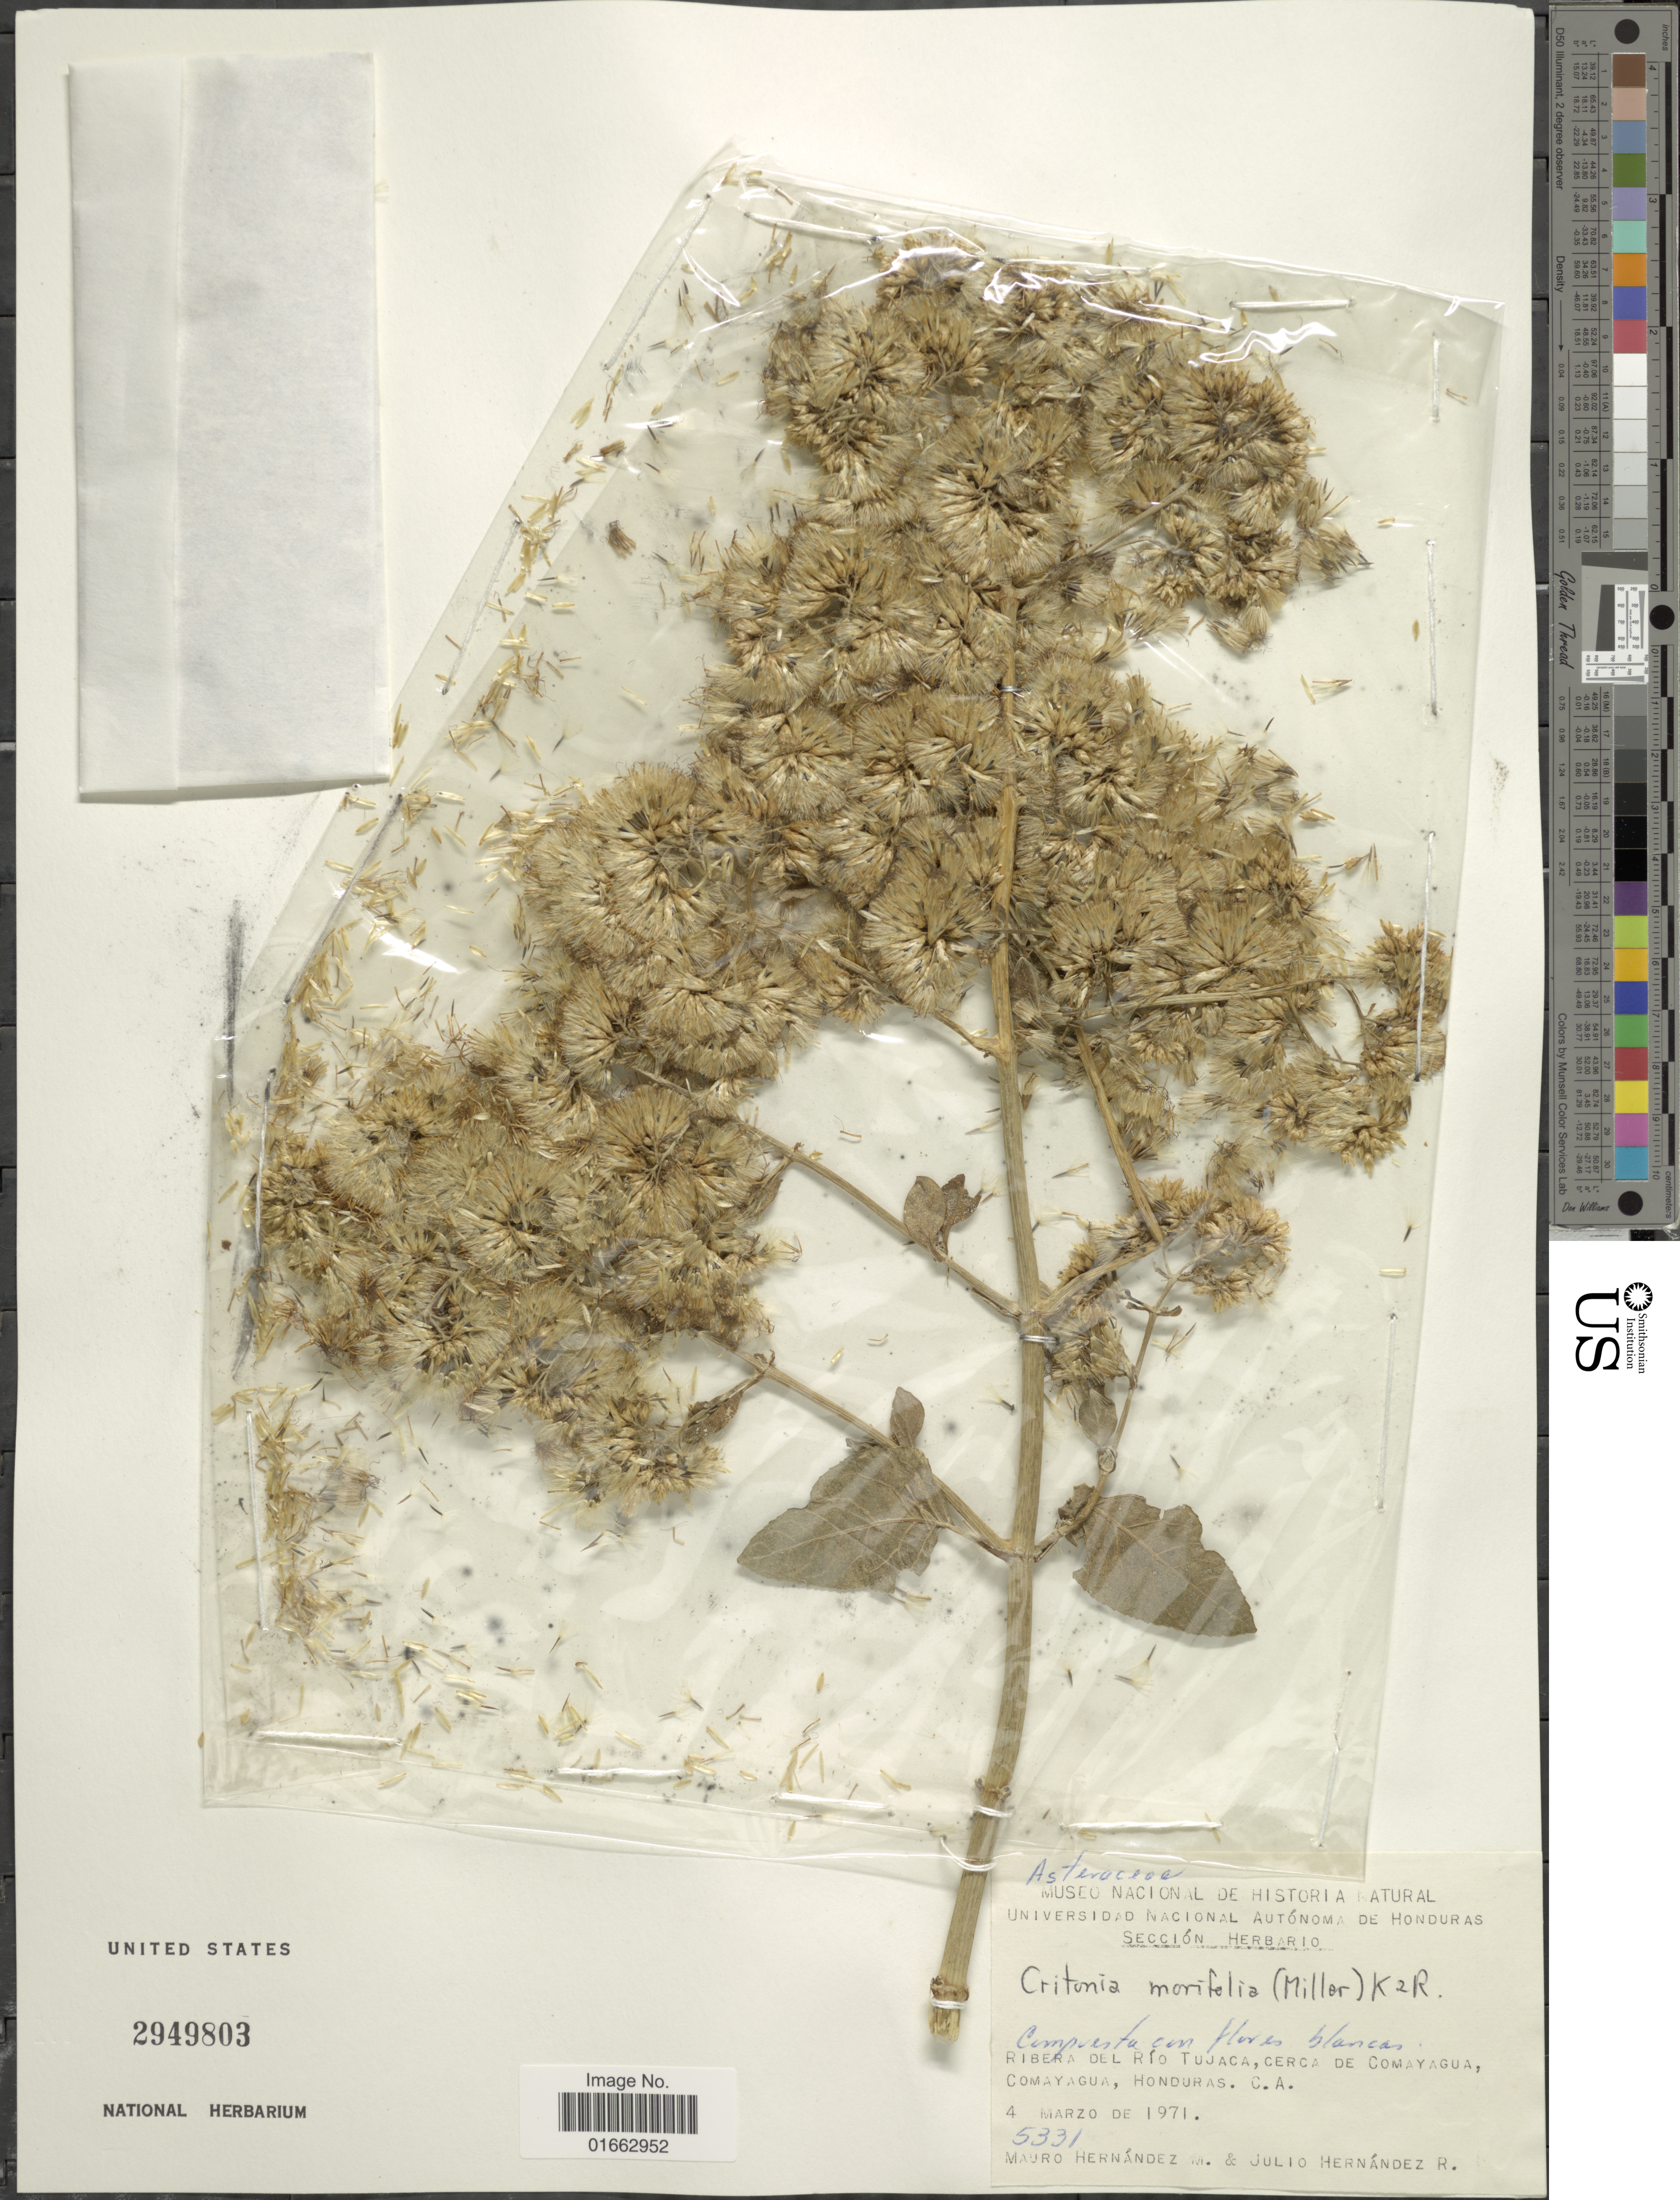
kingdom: Plantae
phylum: Tracheophyta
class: Magnoliopsida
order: Asterales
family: Asteraceae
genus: Critonia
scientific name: Critonia morifolia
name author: (Mill.) R.M. King & H. Rob.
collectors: M. Hernandez M. & J. Hernández R.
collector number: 5331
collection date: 1971-03-04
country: Honduras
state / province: Comayagua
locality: Ribera del Río Tujaca, cerca de Comayagua, Honduras, C.A.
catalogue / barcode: US 2949803